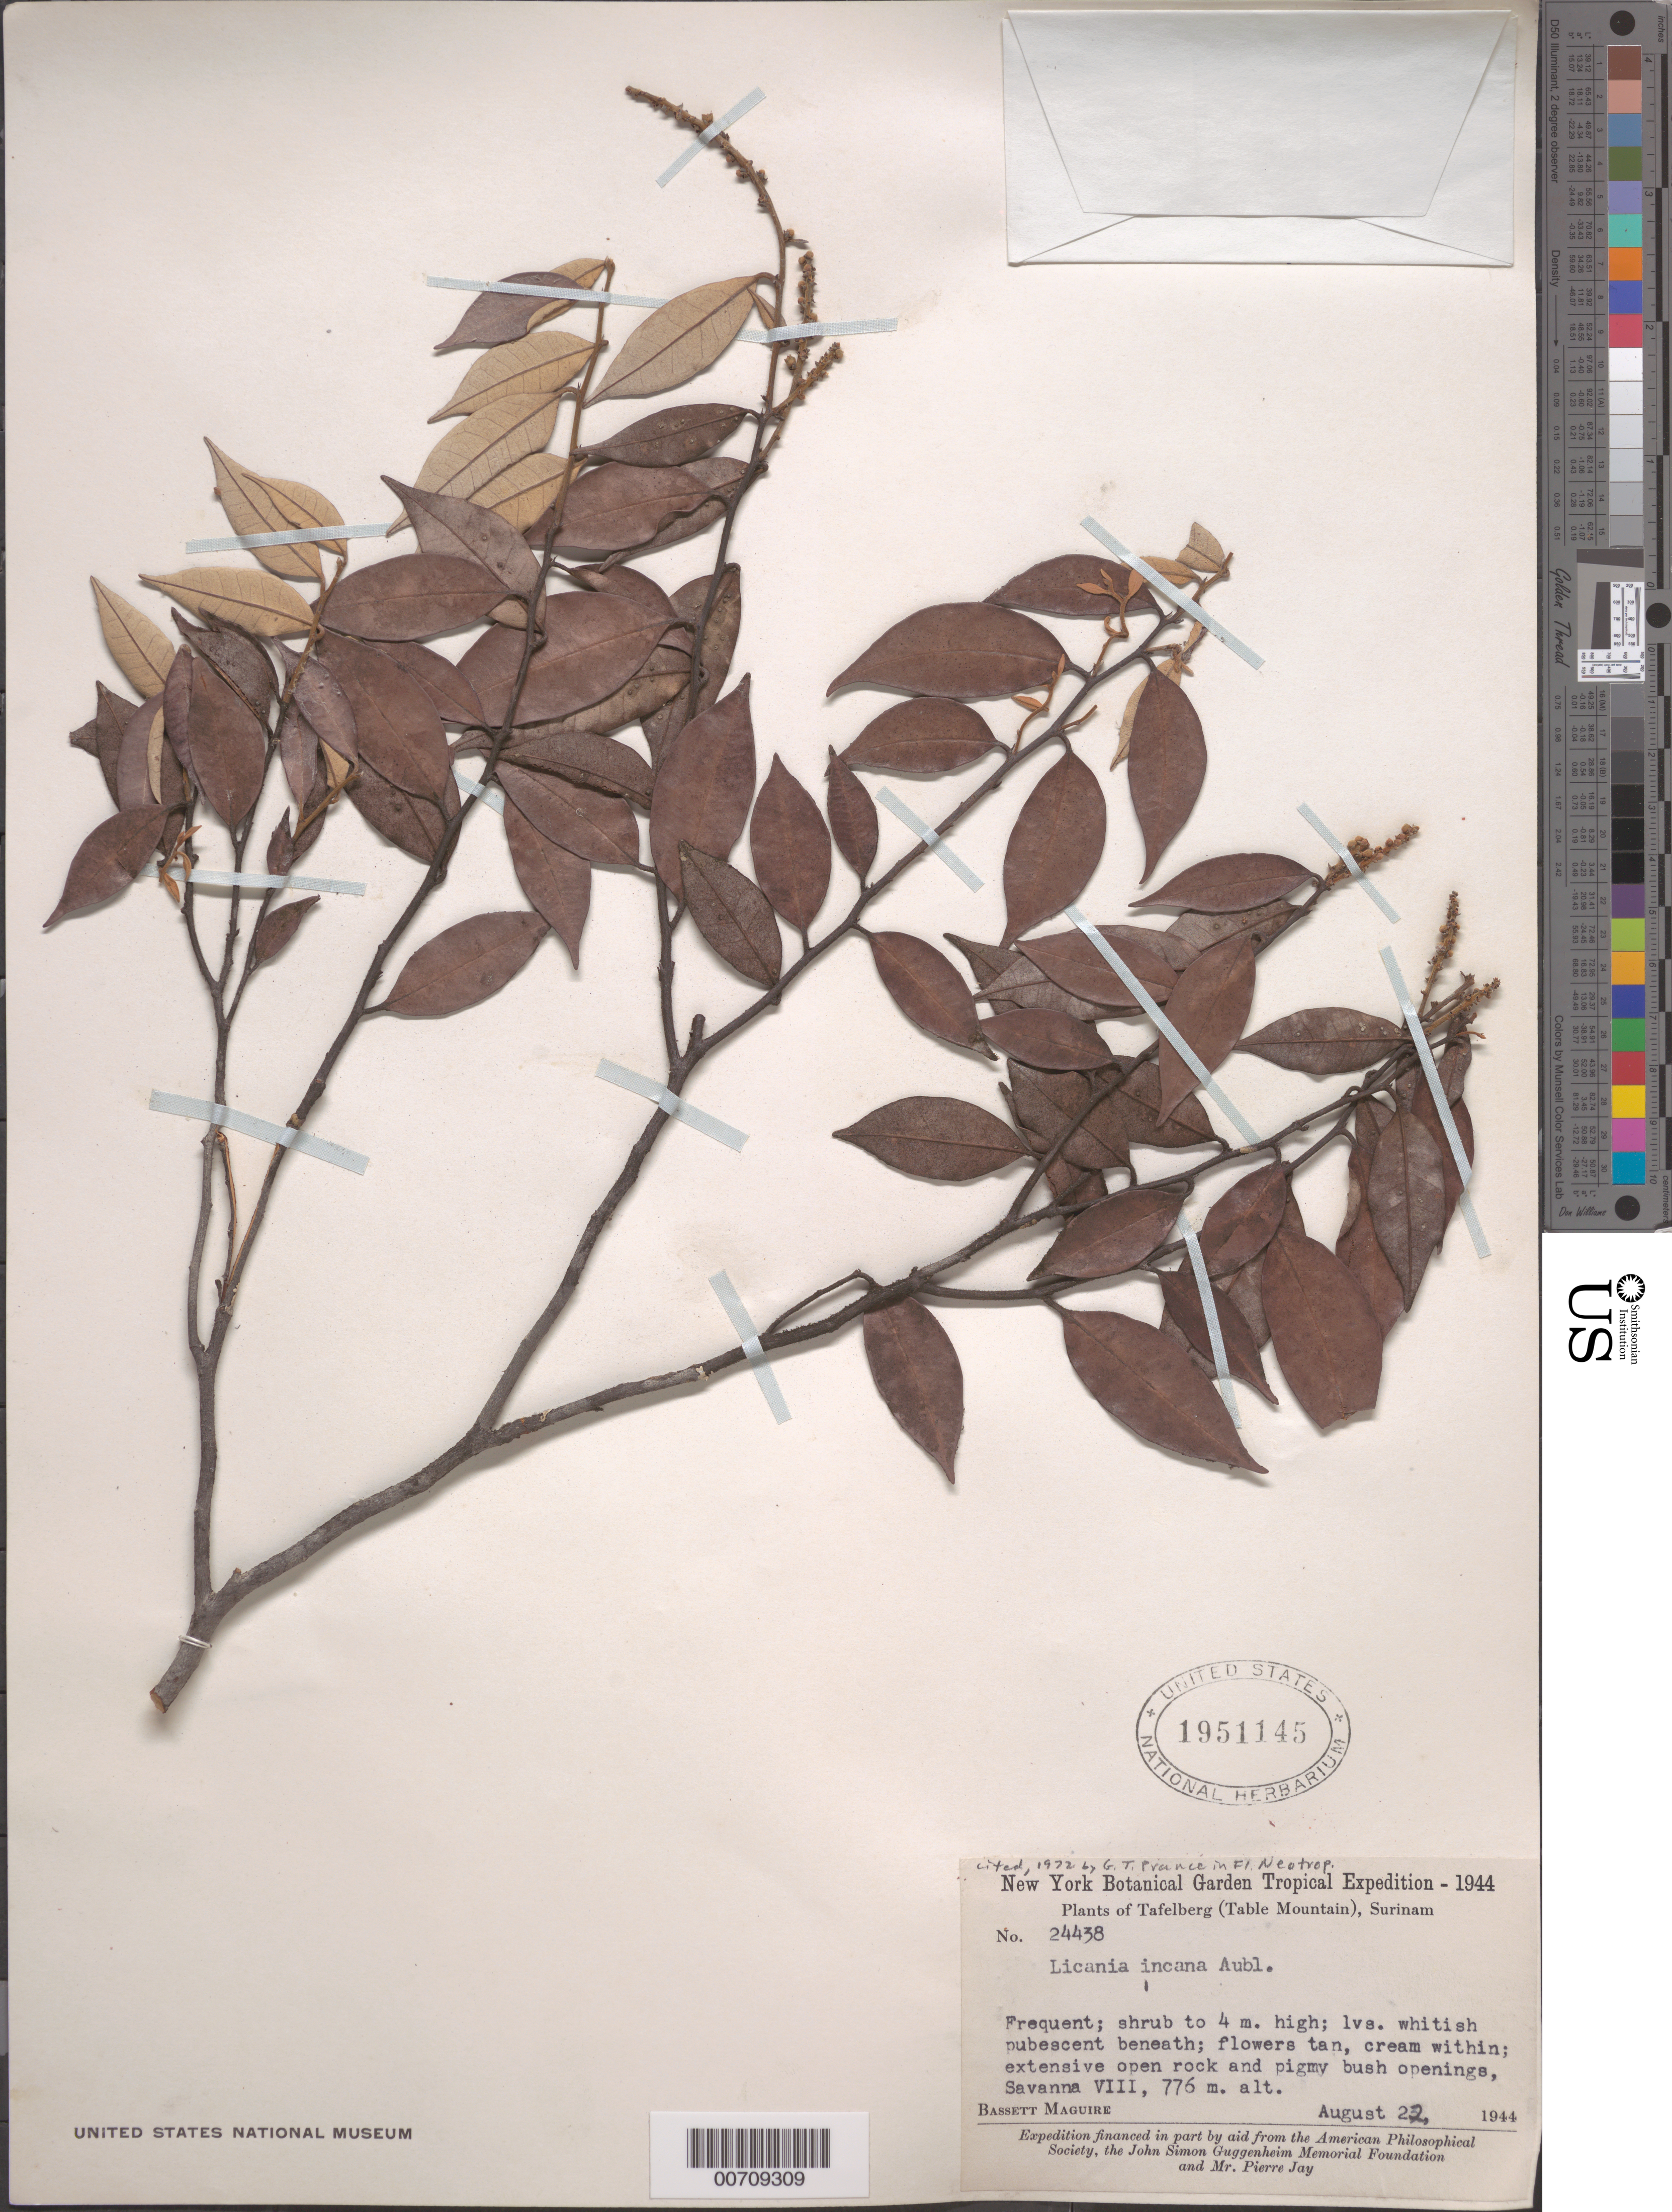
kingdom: Plantae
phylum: Tracheophyta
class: Magnoliopsida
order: Malpighiales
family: Chrysobalanaceae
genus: Licania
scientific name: Licania incana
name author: Aubl.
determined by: Prance, G. T.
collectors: B. Maguire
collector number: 24438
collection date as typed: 22-Aug-44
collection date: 1944-08-22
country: Suriname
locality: Tafelberg (Table Mountain), Savanna VIII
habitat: Extensive rock & pygmy bush openings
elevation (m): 776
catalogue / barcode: US 1951145